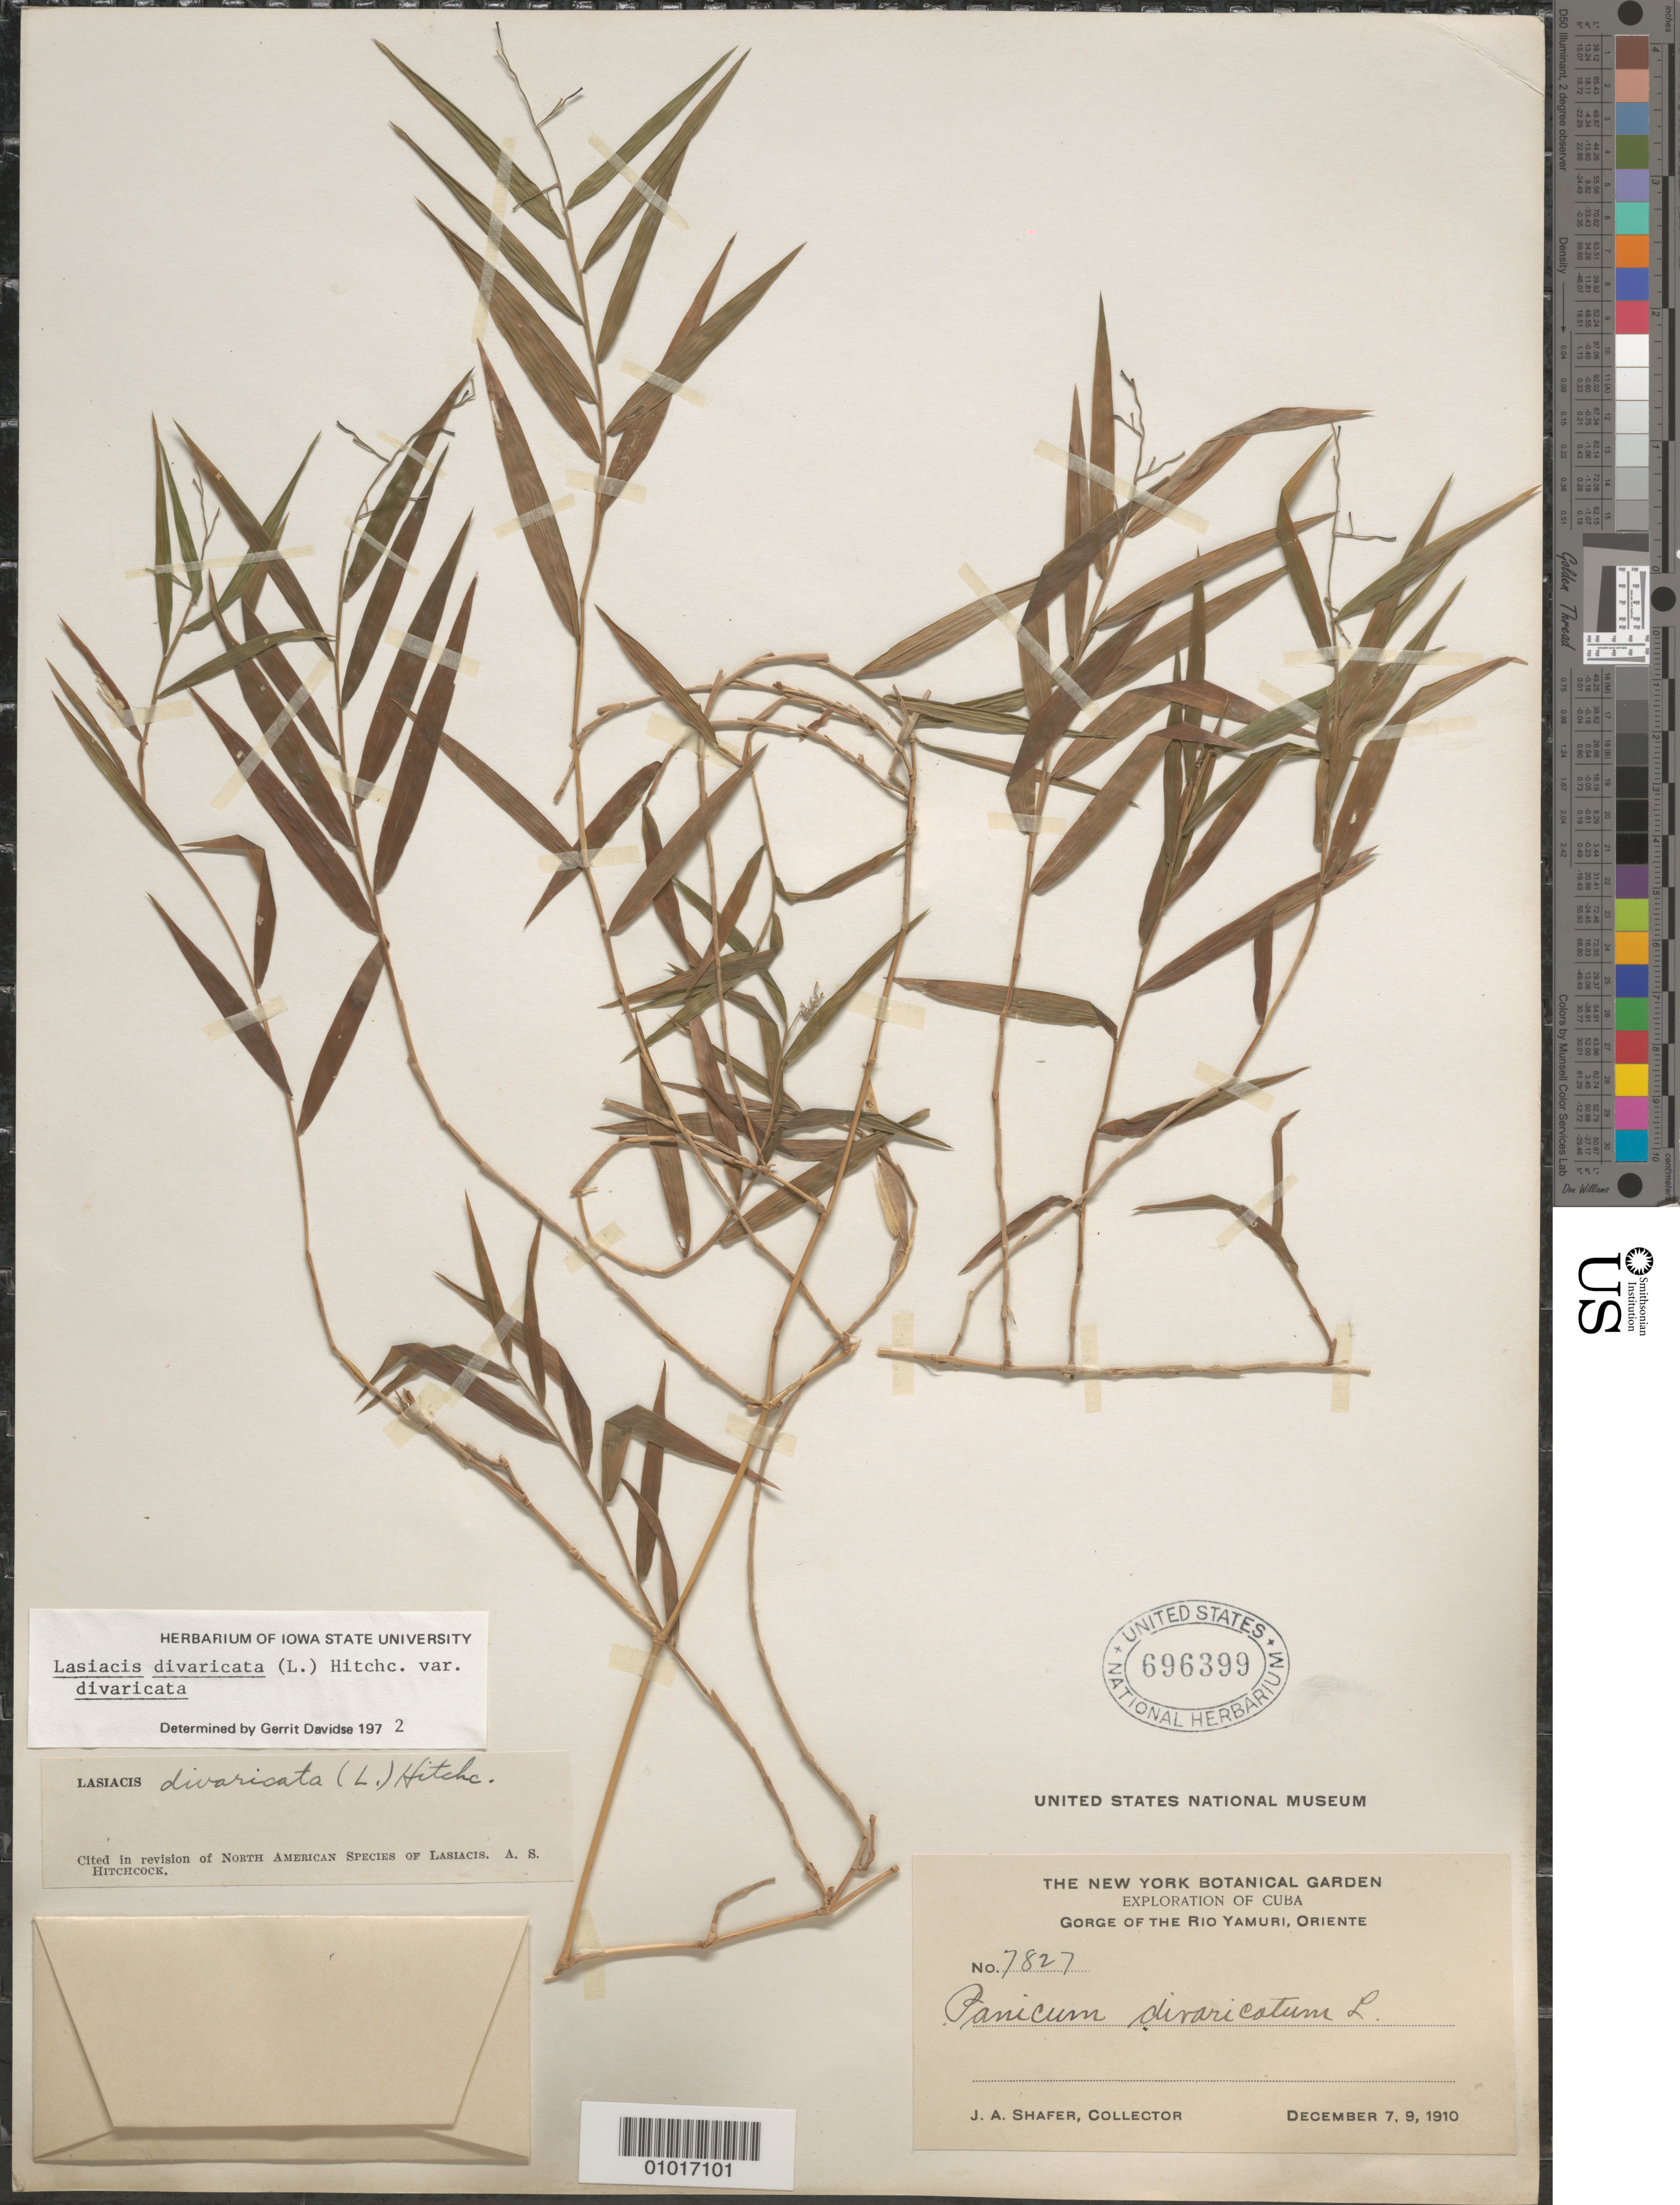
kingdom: Plantae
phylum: Tracheophyta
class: Liliopsida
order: Poales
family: Poaceae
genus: Lasiacis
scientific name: Lasiacis divaricata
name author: (L.) Hitchc.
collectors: J. A. Shafer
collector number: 7827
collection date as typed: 07 Dec 1910 and 09 Dec 1910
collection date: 1910-12-07,1910-12-09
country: Cuba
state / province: Oriente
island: Cuba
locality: Gorge of the Rio Yamuri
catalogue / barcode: US 696399